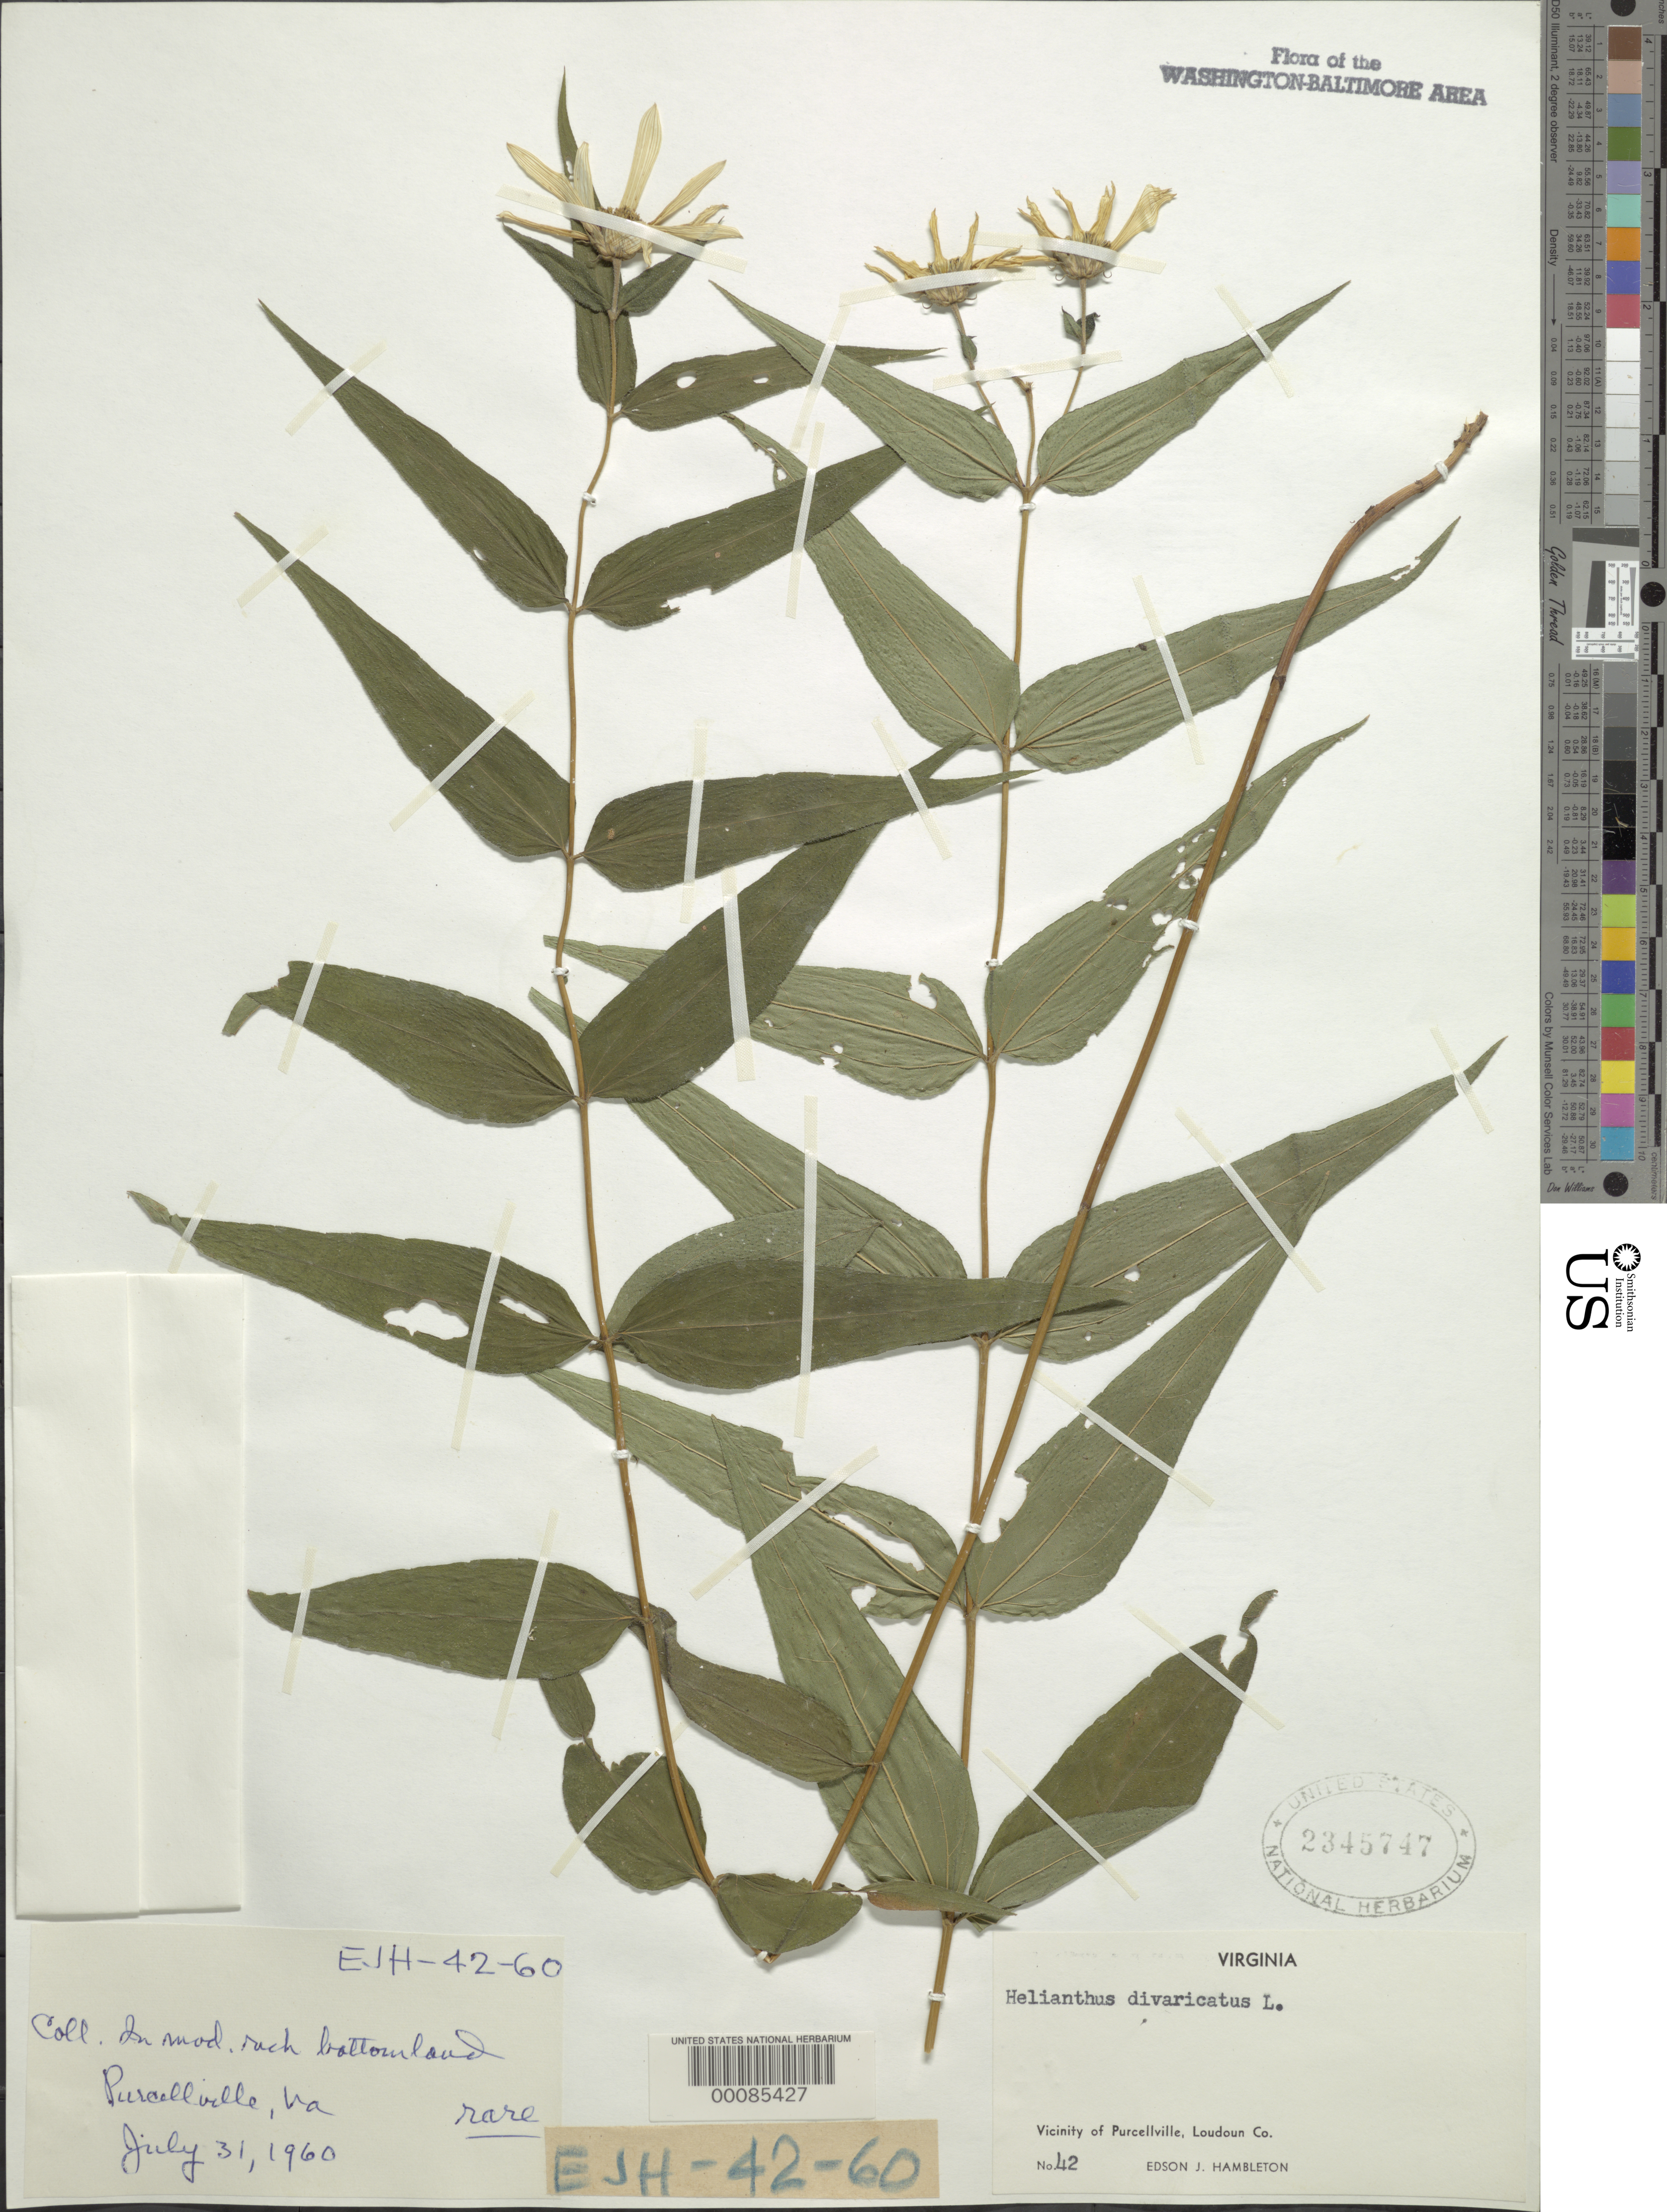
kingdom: Plantae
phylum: Tracheophyta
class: Magnoliopsida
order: Asterales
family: Asteraceae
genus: Helianthus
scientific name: Helianthus divaricatus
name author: L.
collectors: E. Hambleton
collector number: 42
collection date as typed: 31 Jul 1960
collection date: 1960-07-31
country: United States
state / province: Virginia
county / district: Loudoun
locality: Purcellville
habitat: Rich bottomland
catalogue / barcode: US 2345747